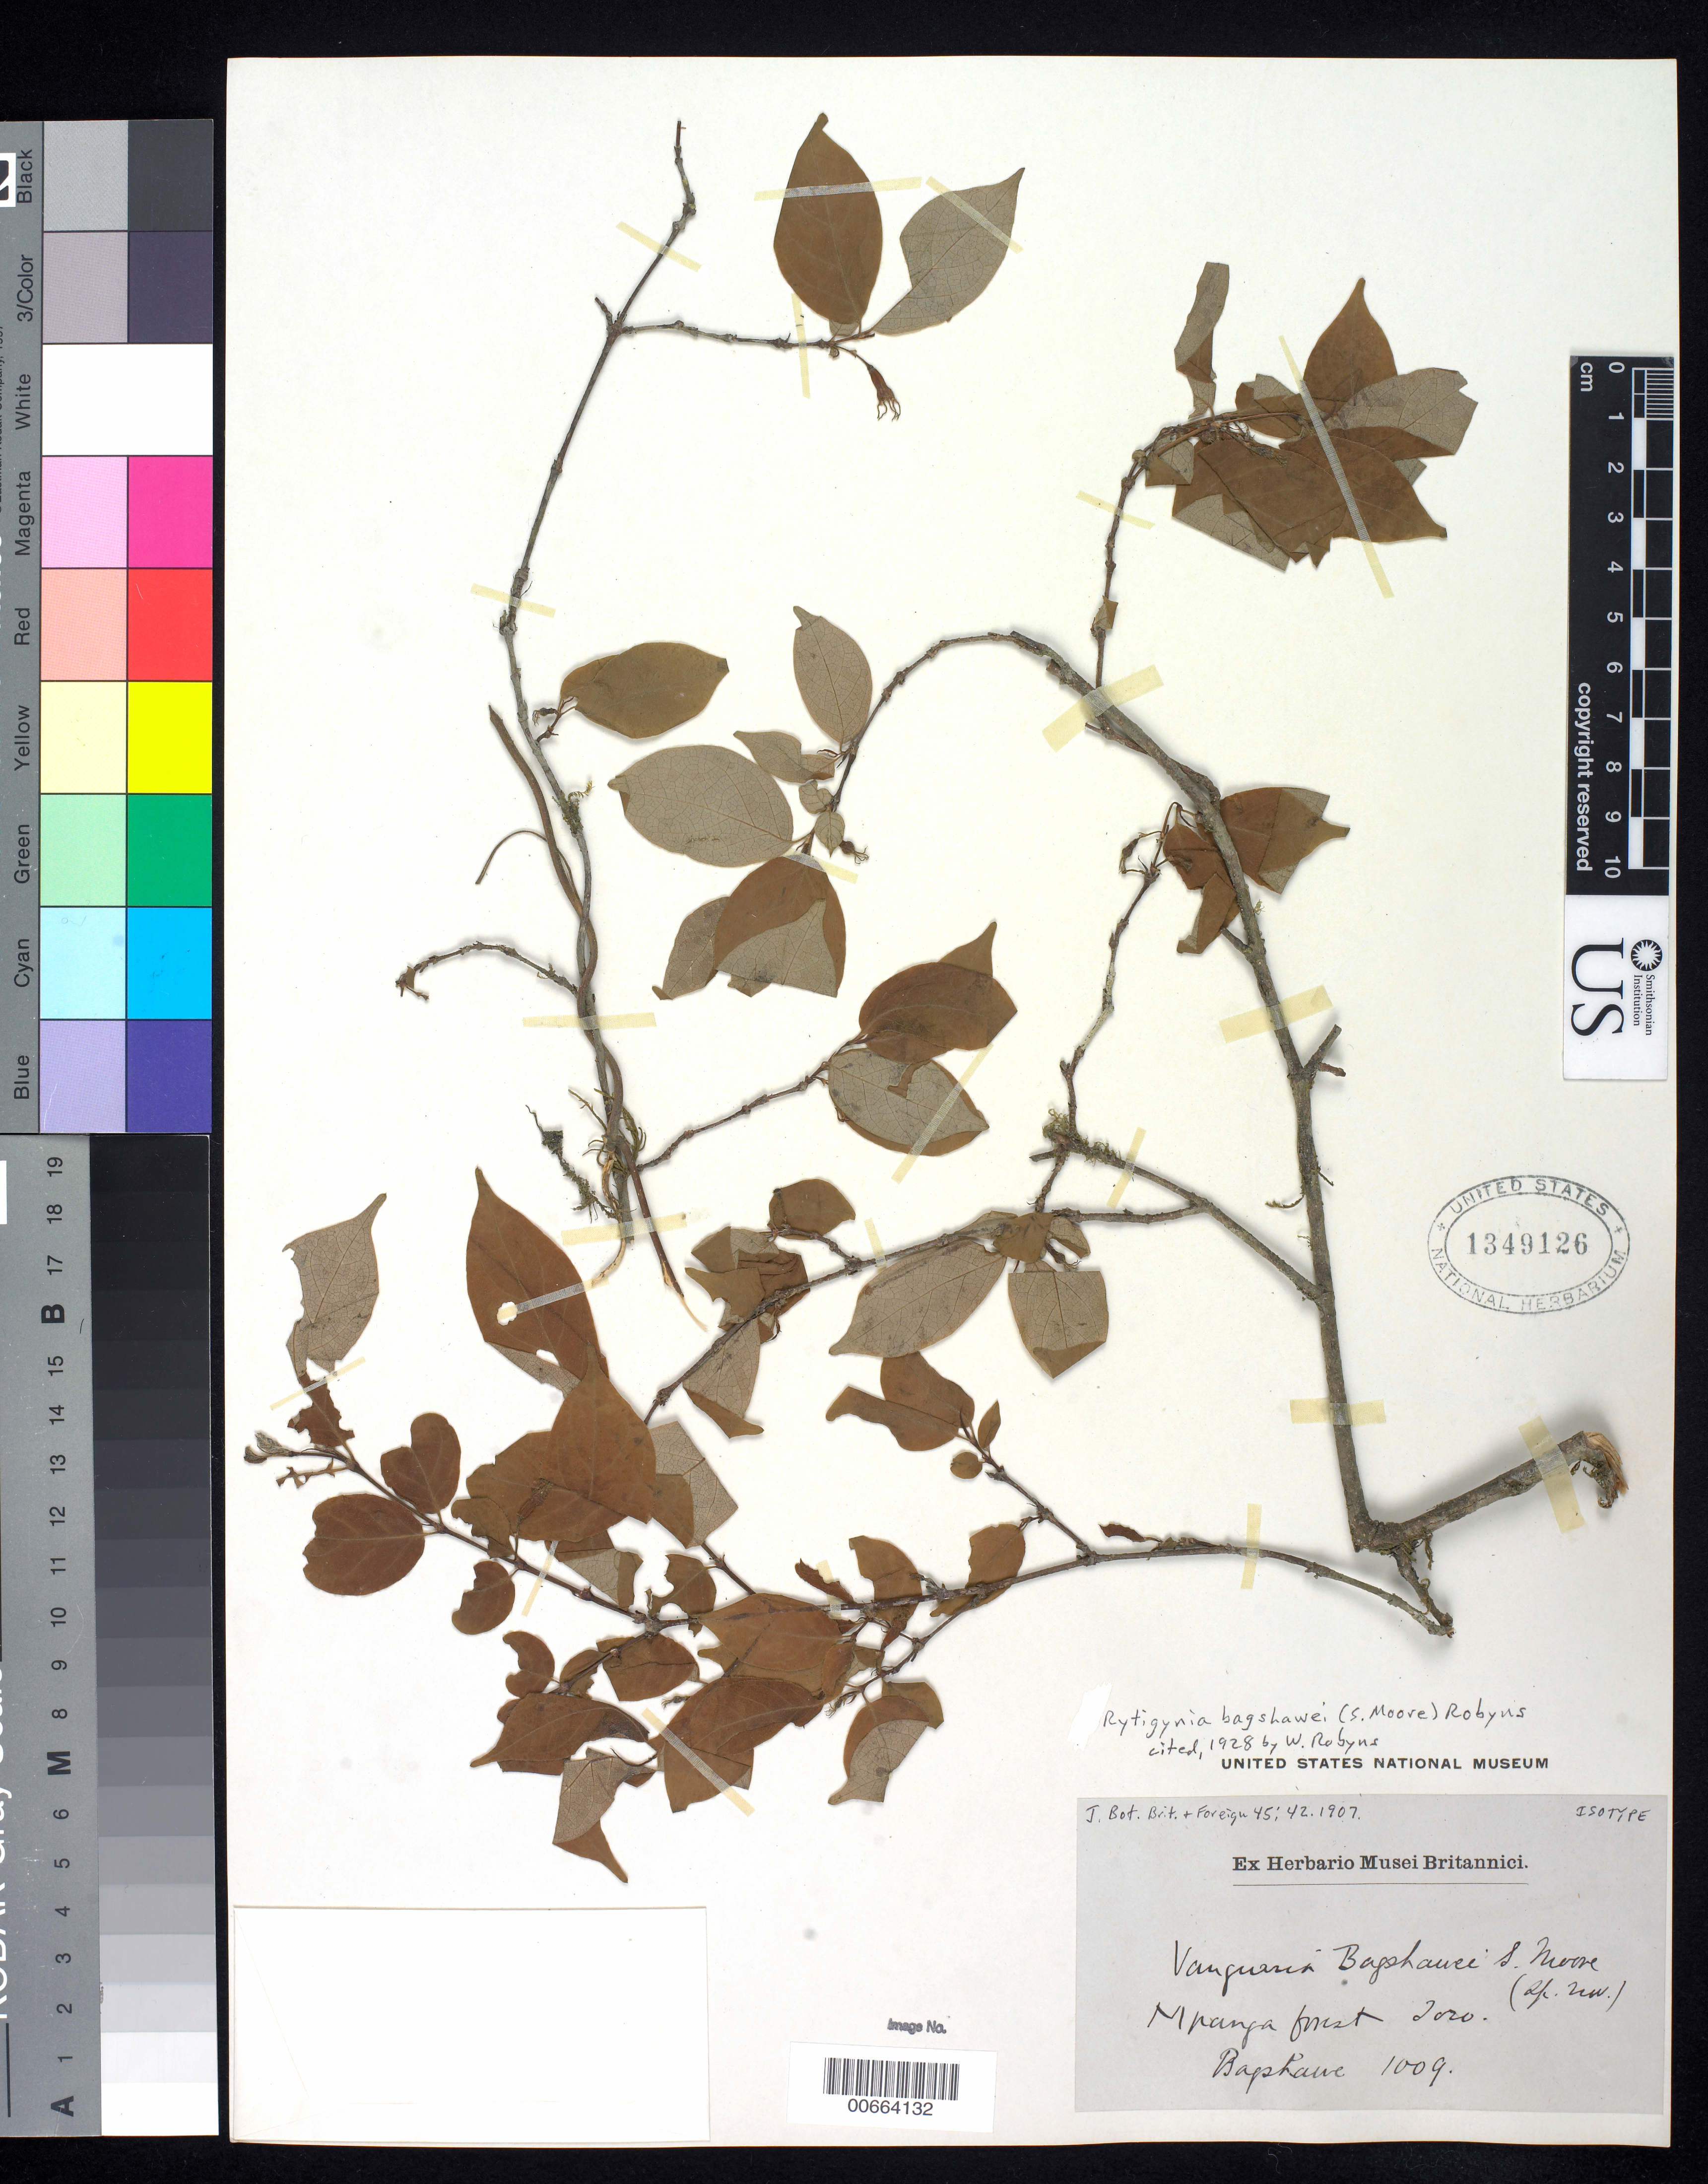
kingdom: Plantae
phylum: Tracheophyta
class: Magnoliopsida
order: Gentianales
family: Rubiaceae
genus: Vangueria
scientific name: Vangueria bagshawei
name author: S. Moore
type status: Isotype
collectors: A. Bagshawe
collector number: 1009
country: Uganda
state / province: Western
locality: Mpanga forest. Toro.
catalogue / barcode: US 1349126